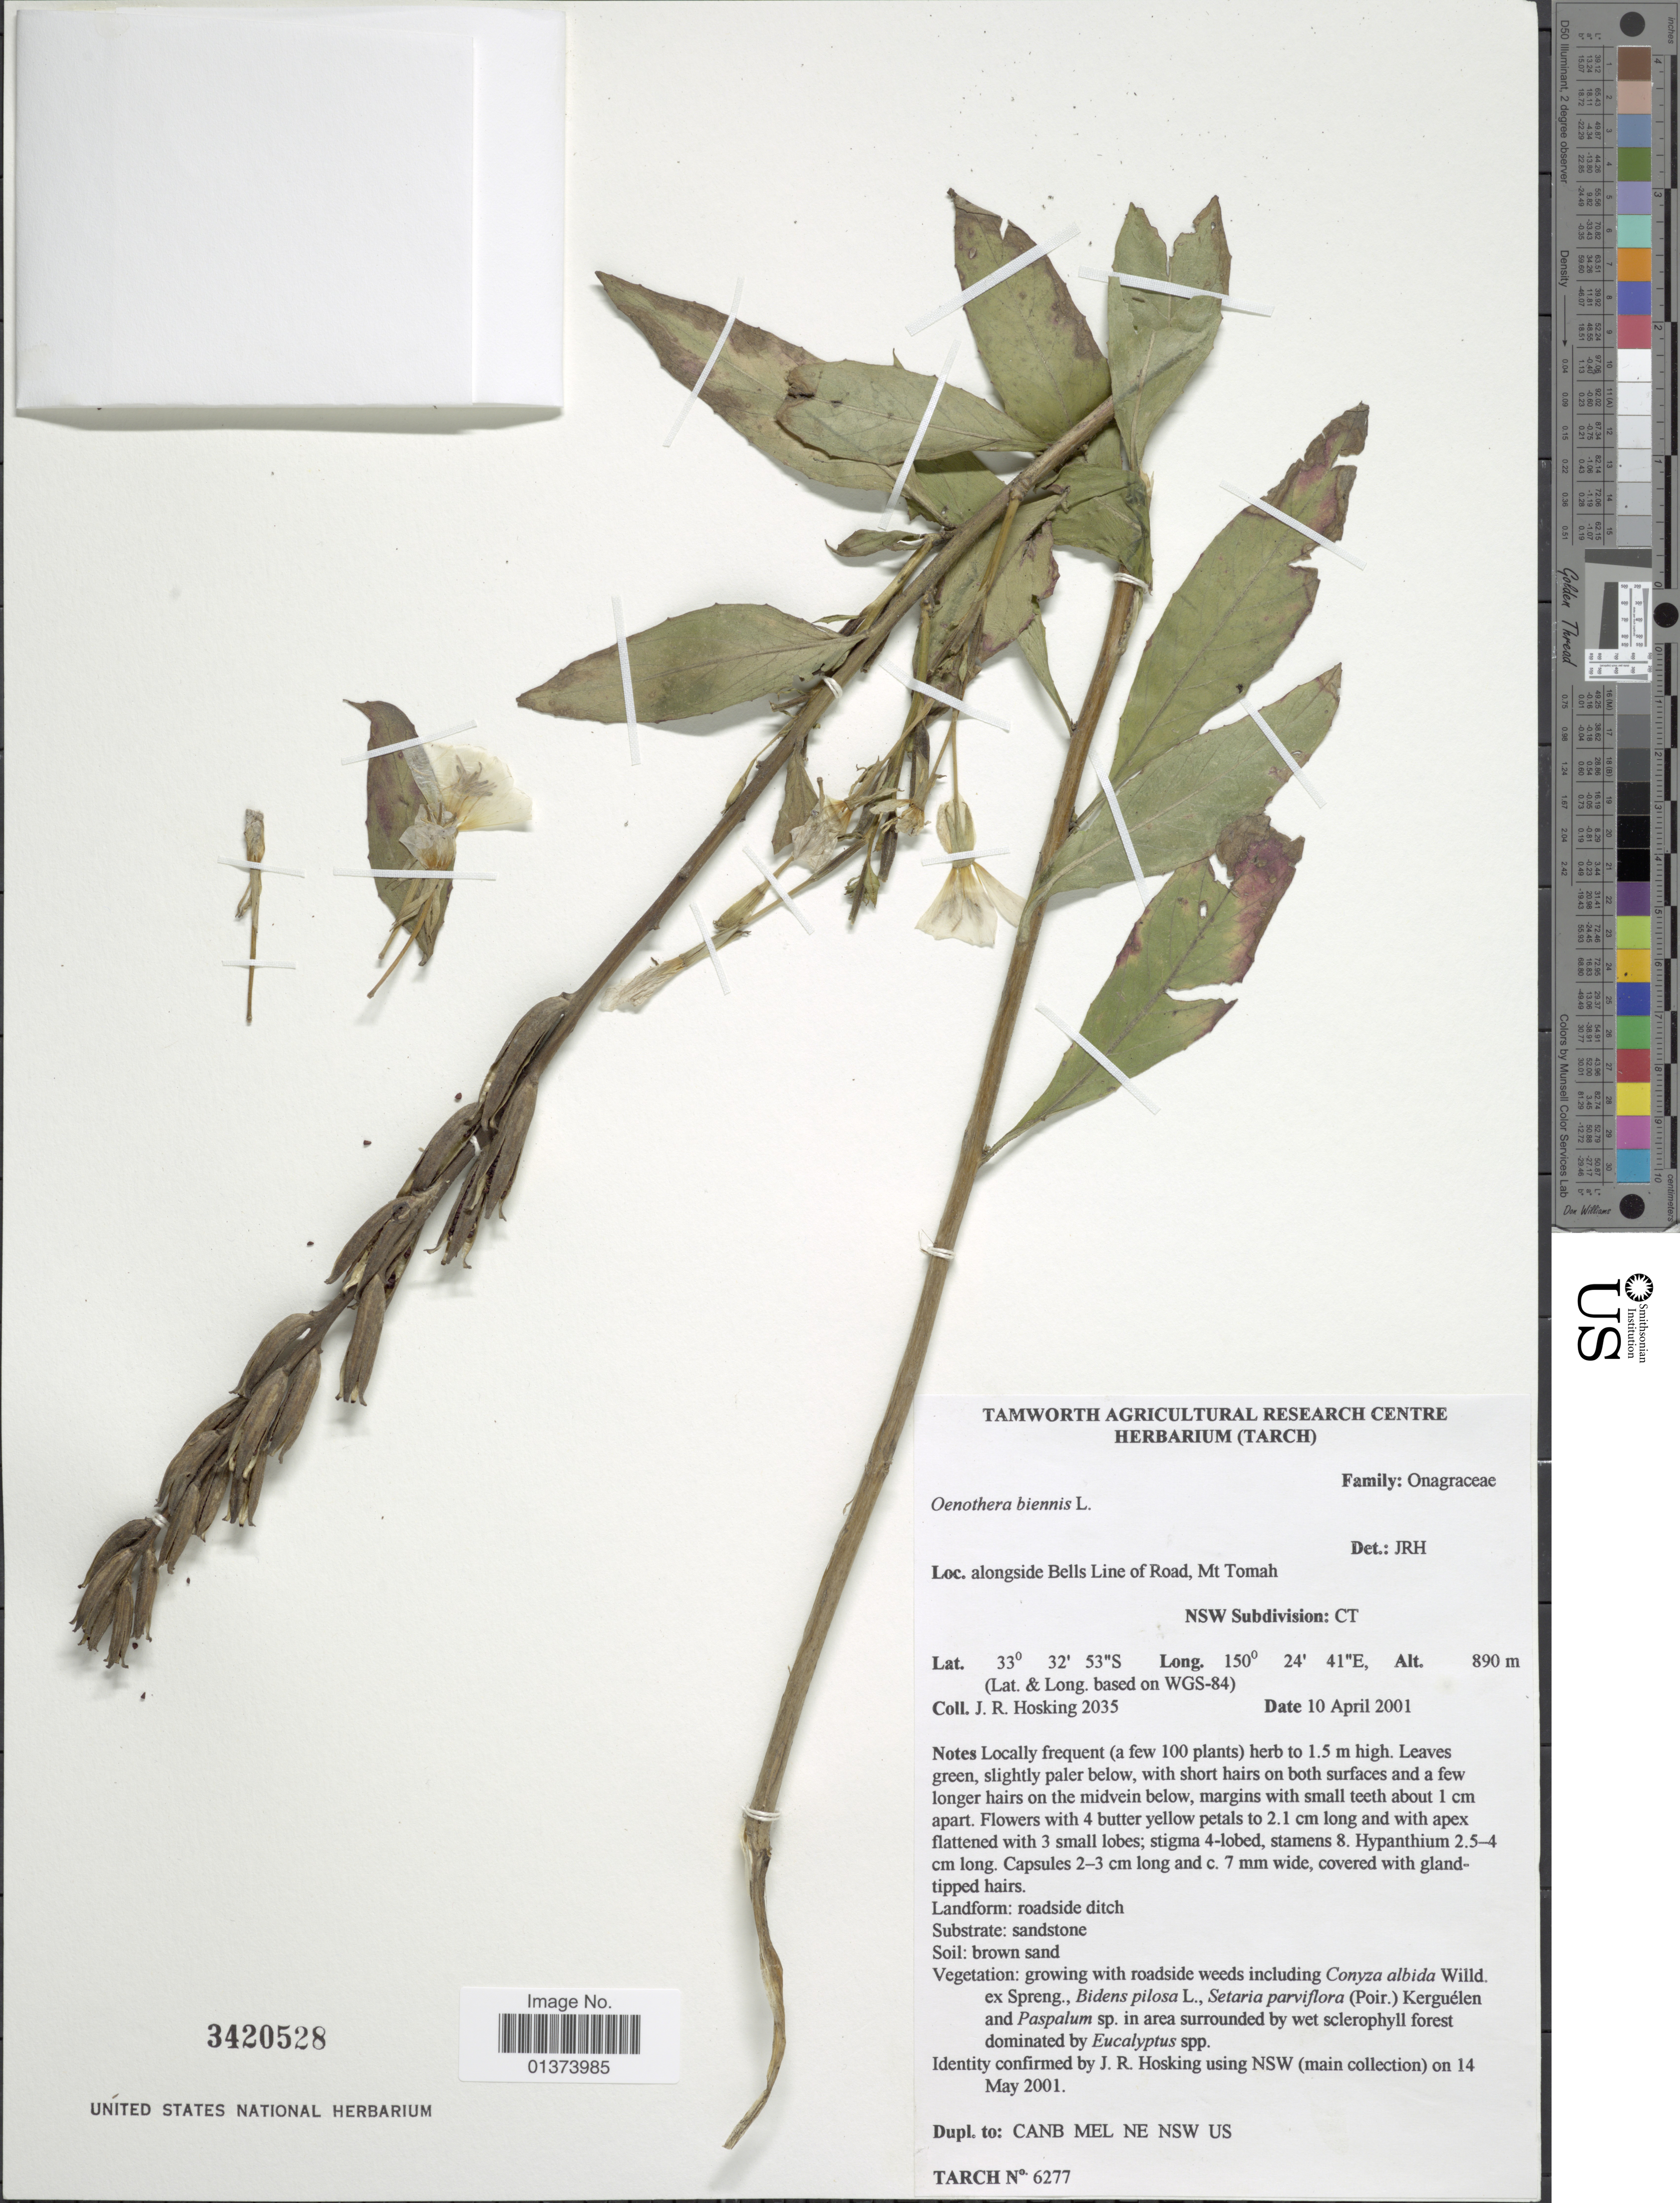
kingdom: Plantae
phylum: Tracheophyta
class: Magnoliopsida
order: Myrtales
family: Onagraceae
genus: Oenothera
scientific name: Oenothera biennis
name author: L.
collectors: J. Hosking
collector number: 2035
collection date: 2001-04-10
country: Australia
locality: Along side Bells Line of Road, Mt Tomah, NSW Subdivision: CT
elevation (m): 890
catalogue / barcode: US 3420528